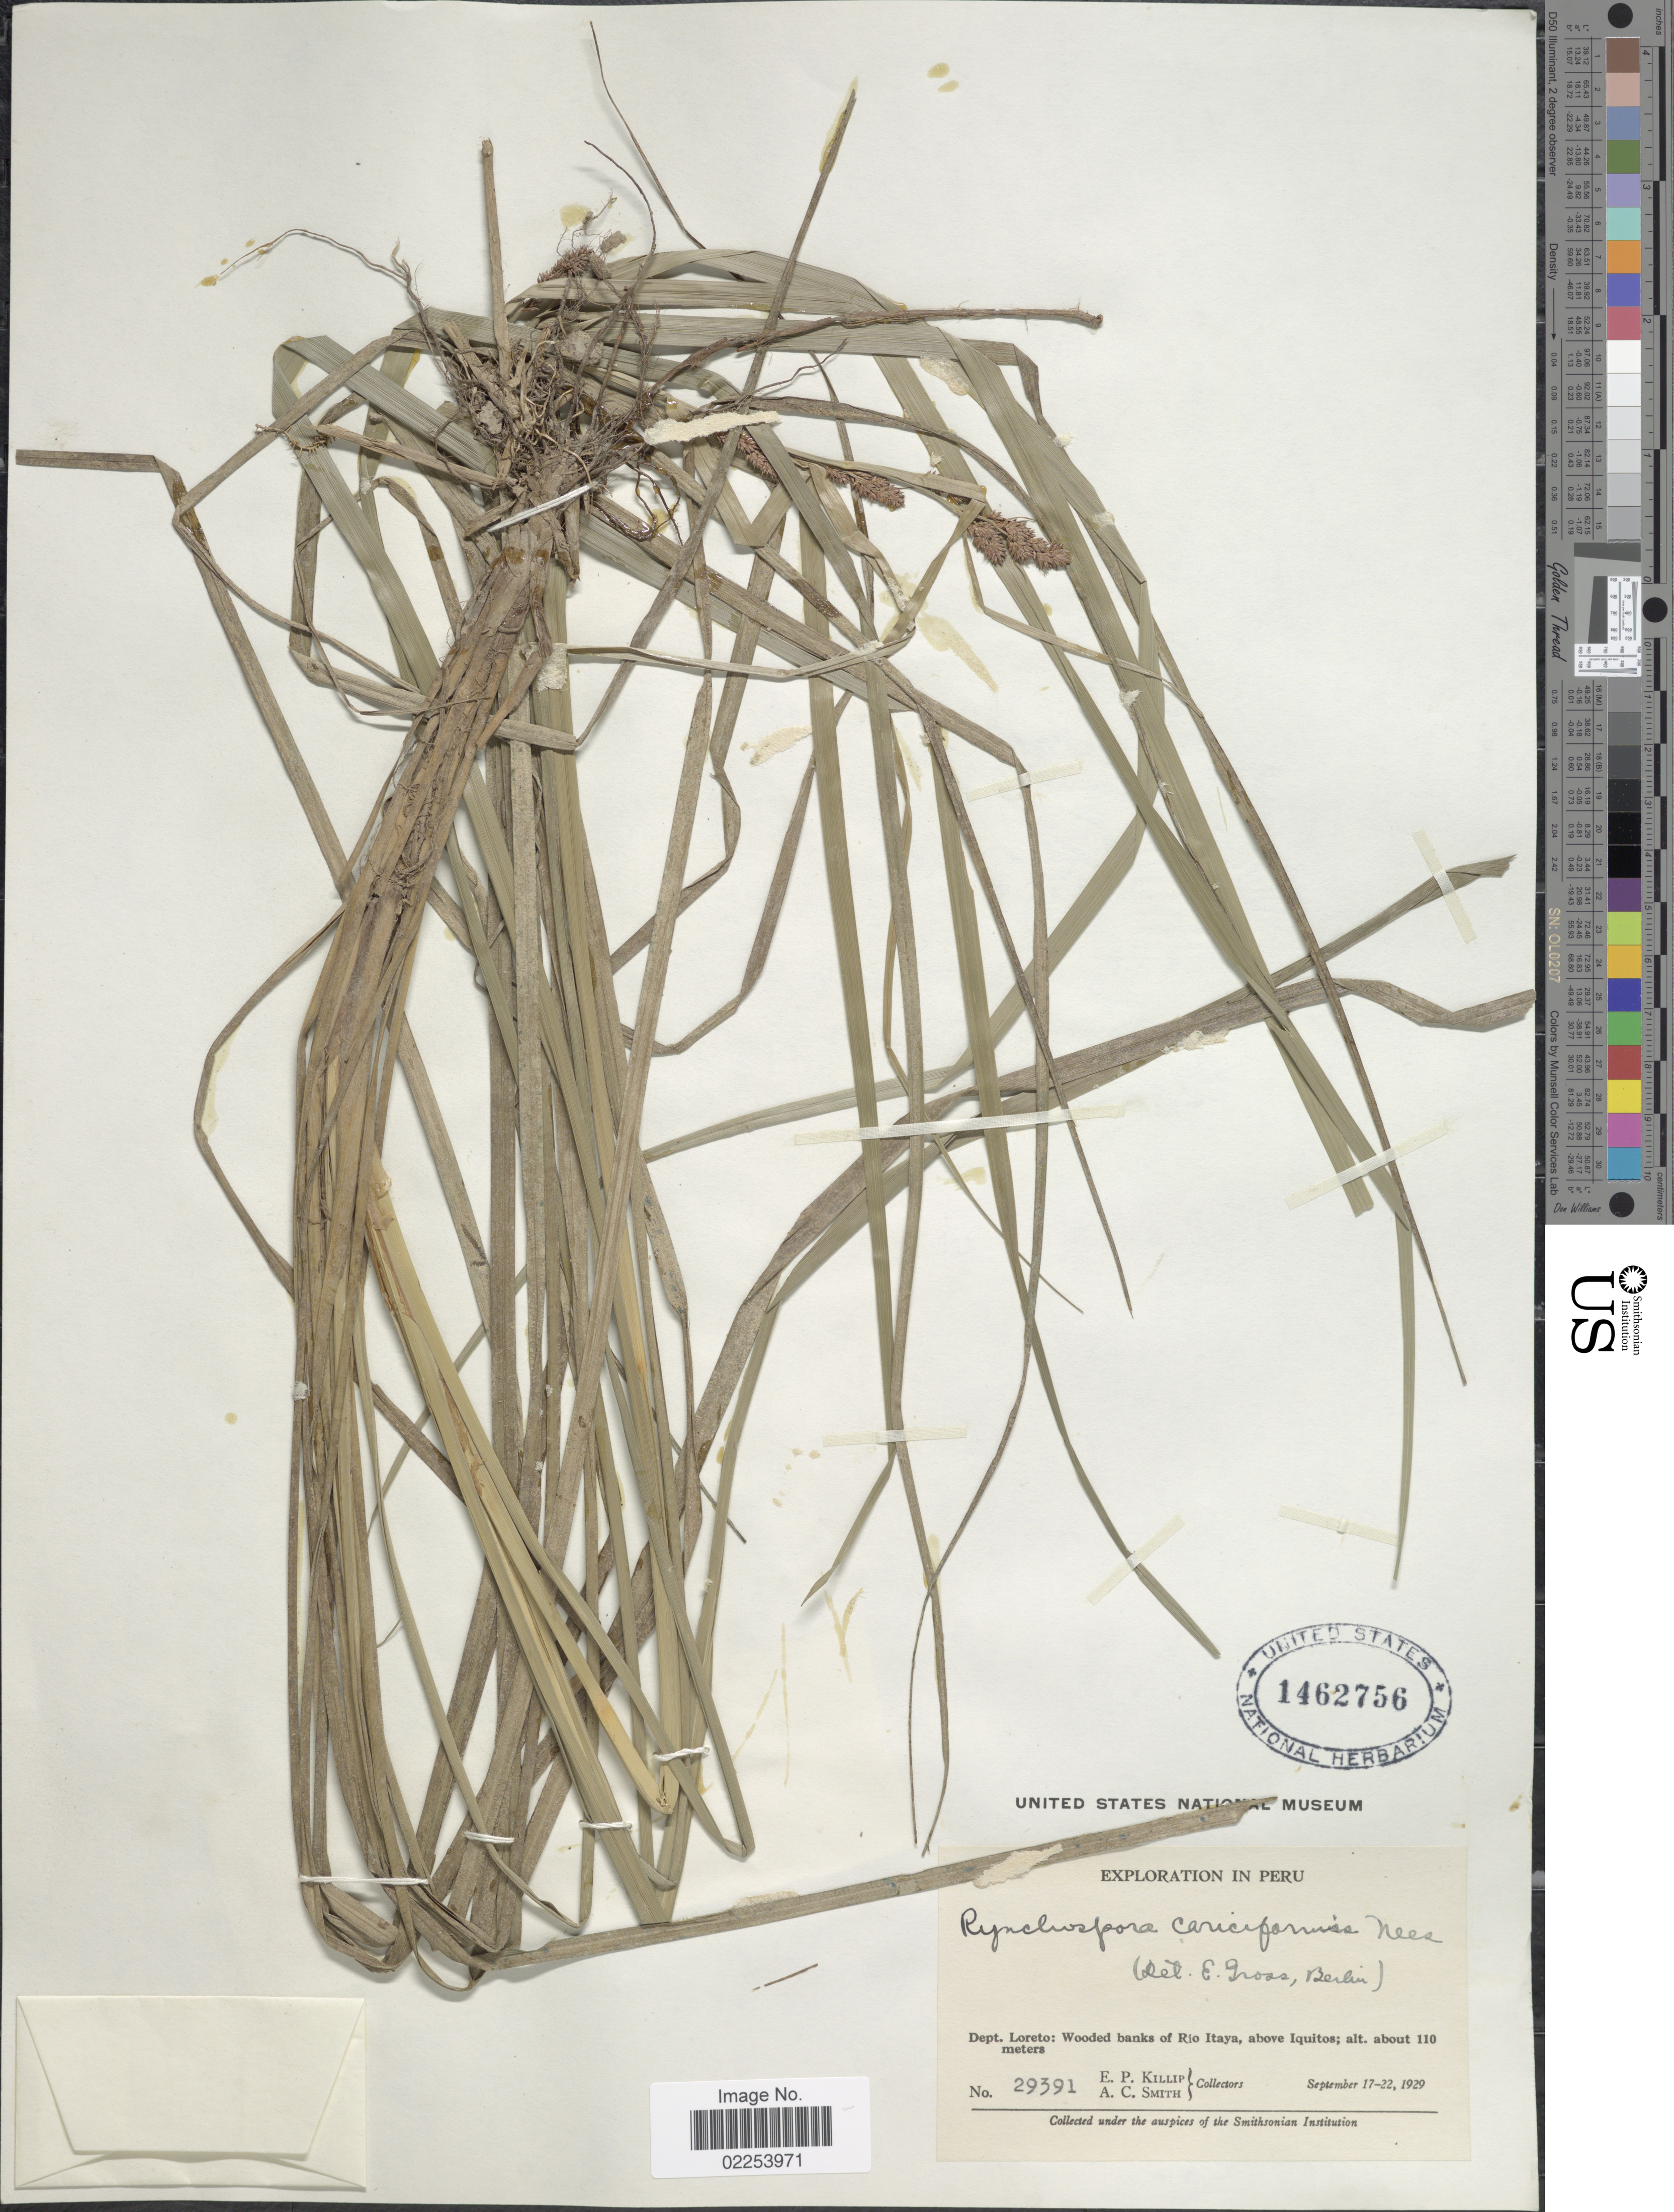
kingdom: Plantae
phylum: Tracheophyta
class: Liliopsida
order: Poales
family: Cyperaceae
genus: Rhynchospora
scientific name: Rhynchospora cariciformis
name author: Nees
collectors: E. P. Killip & A. C. Smith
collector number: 29391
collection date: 1929-09-17/1929-09-22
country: Peru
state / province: Loreto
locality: Wooded banks of Rio Itaya, above Iquitos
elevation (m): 110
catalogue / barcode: US 1462756